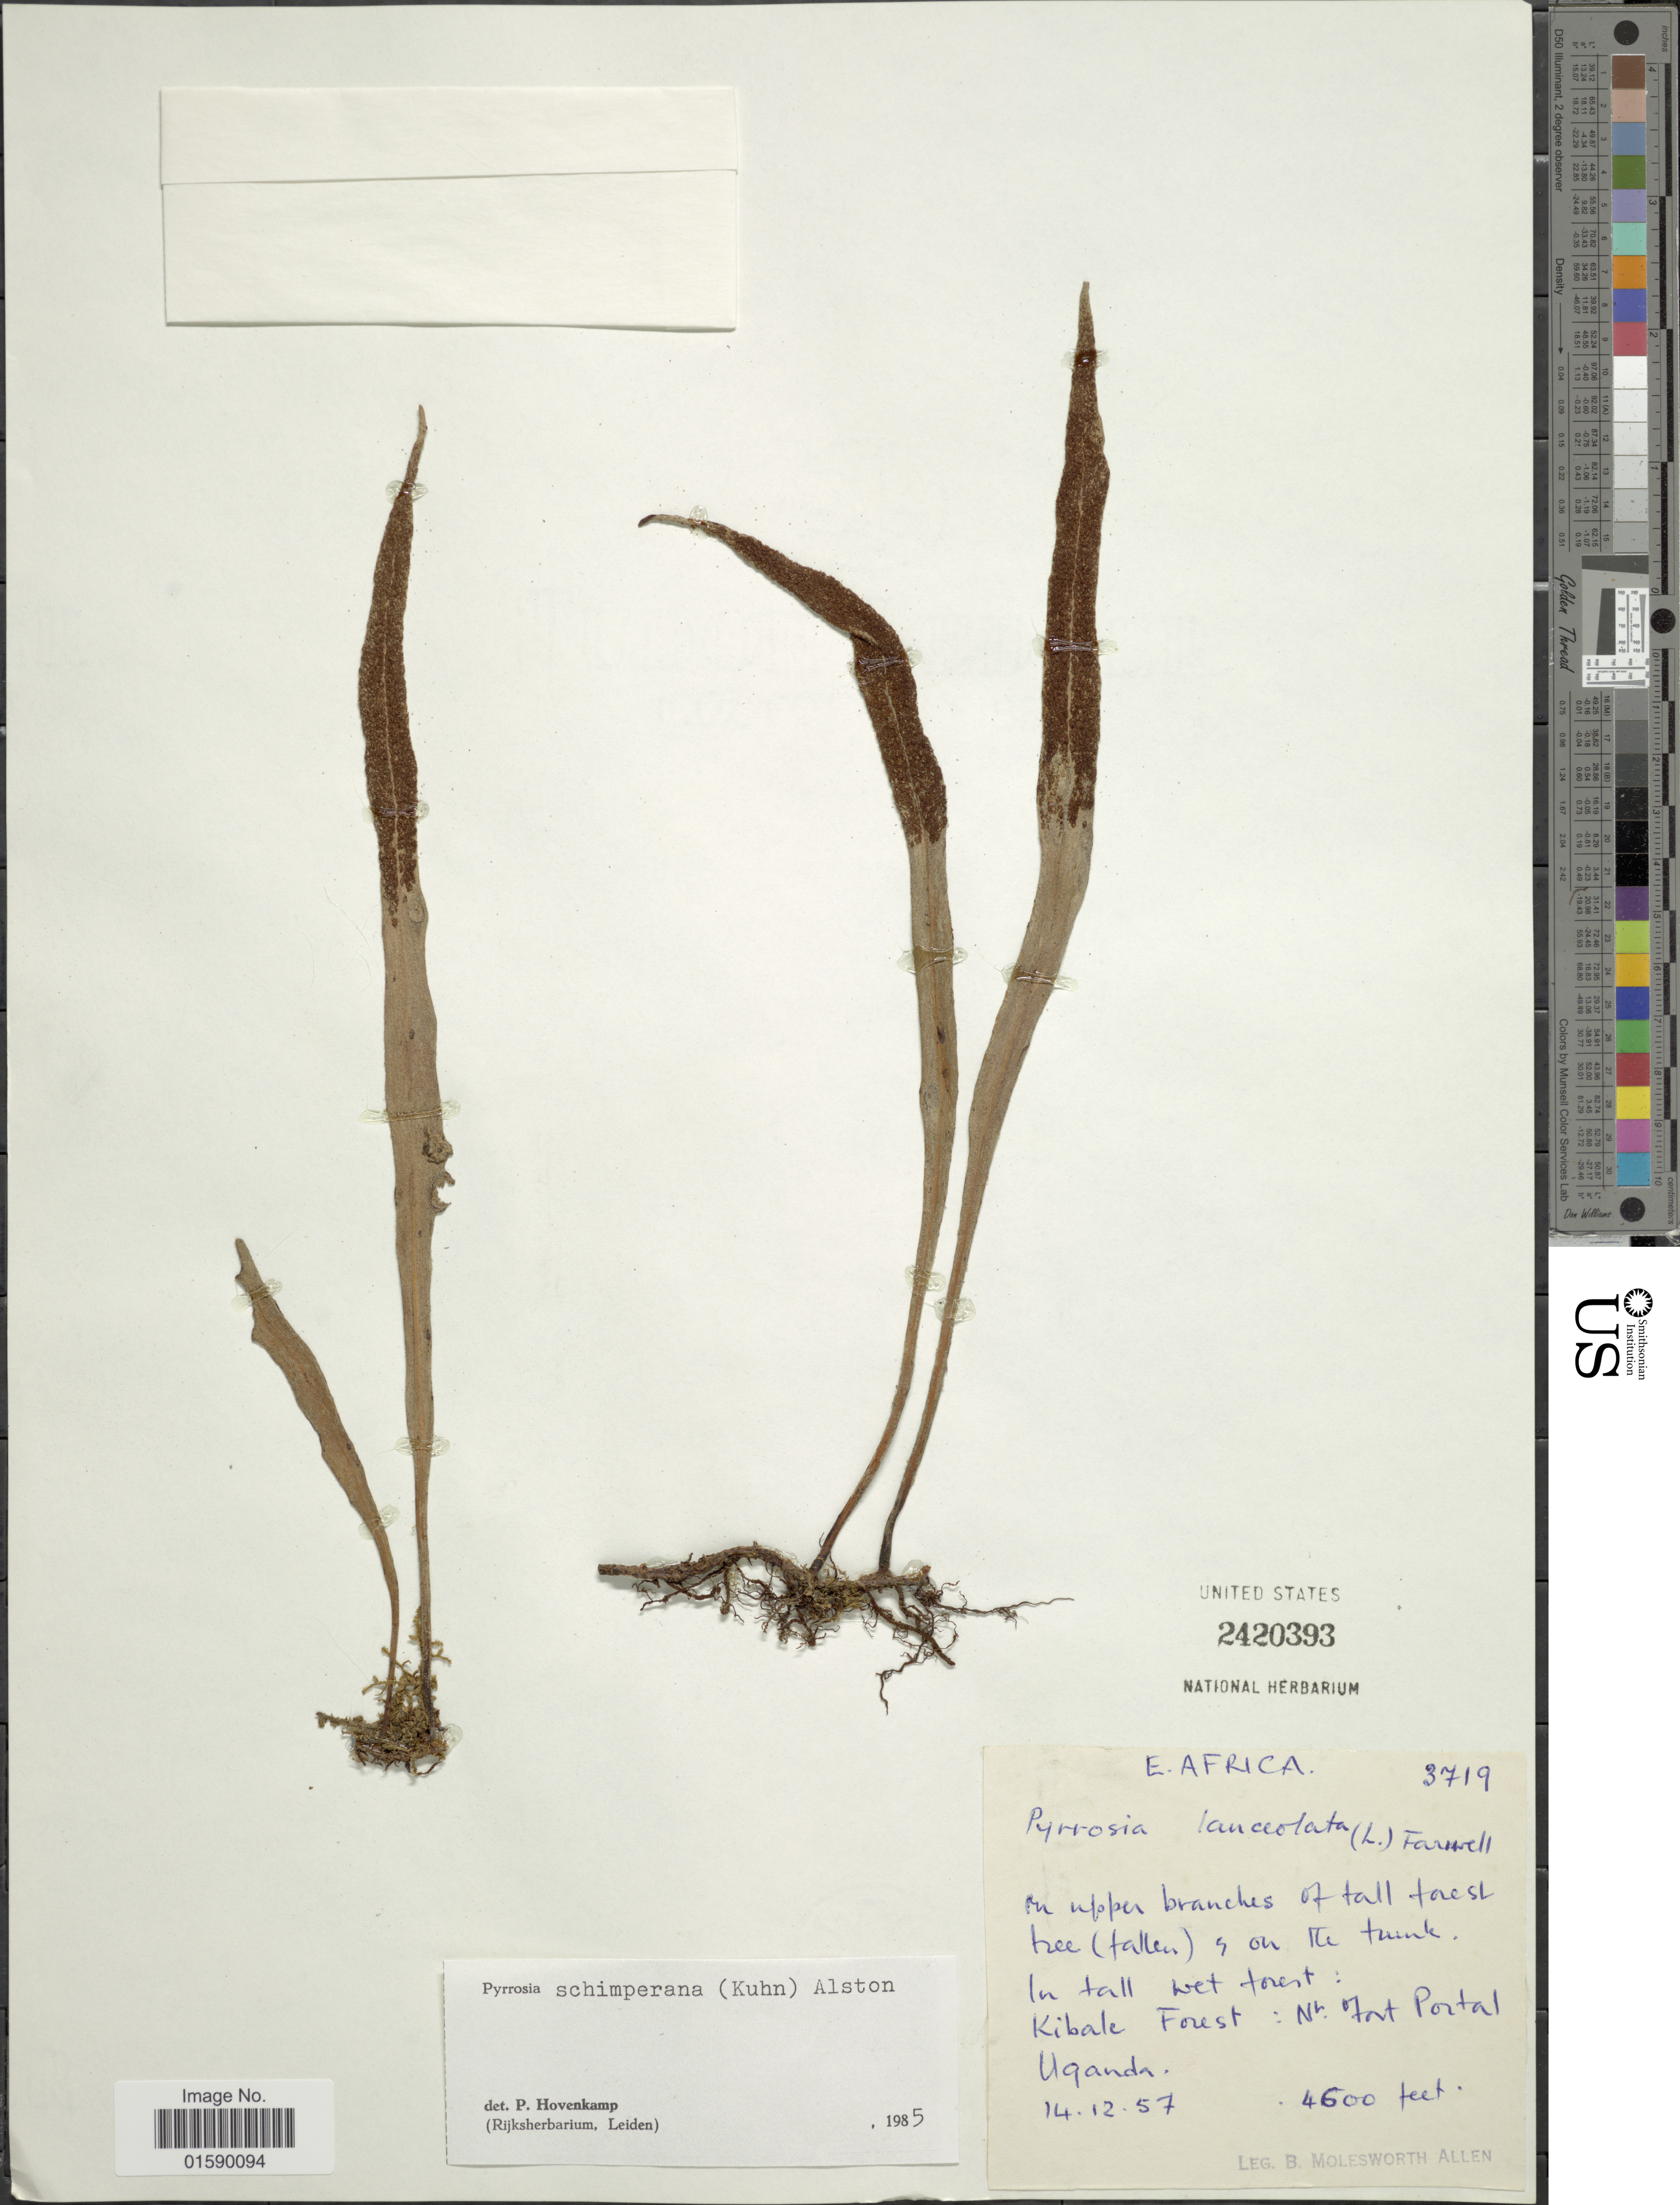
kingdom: Plantae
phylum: Tracheophyta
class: Polypodiopsida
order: Polypodiales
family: Polypodiaceae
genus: Pyrrosia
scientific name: Pyrrosia schimperiana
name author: (Mett. ex Kuhn) Alston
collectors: B. E. G. Molesworth-Allen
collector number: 3719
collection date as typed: Transcribed d/m/y: 14/12/57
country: Uganda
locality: E. Africa. Kibale Forest: nr. Fort Portal, Uganda.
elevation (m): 1402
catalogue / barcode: US 2420393